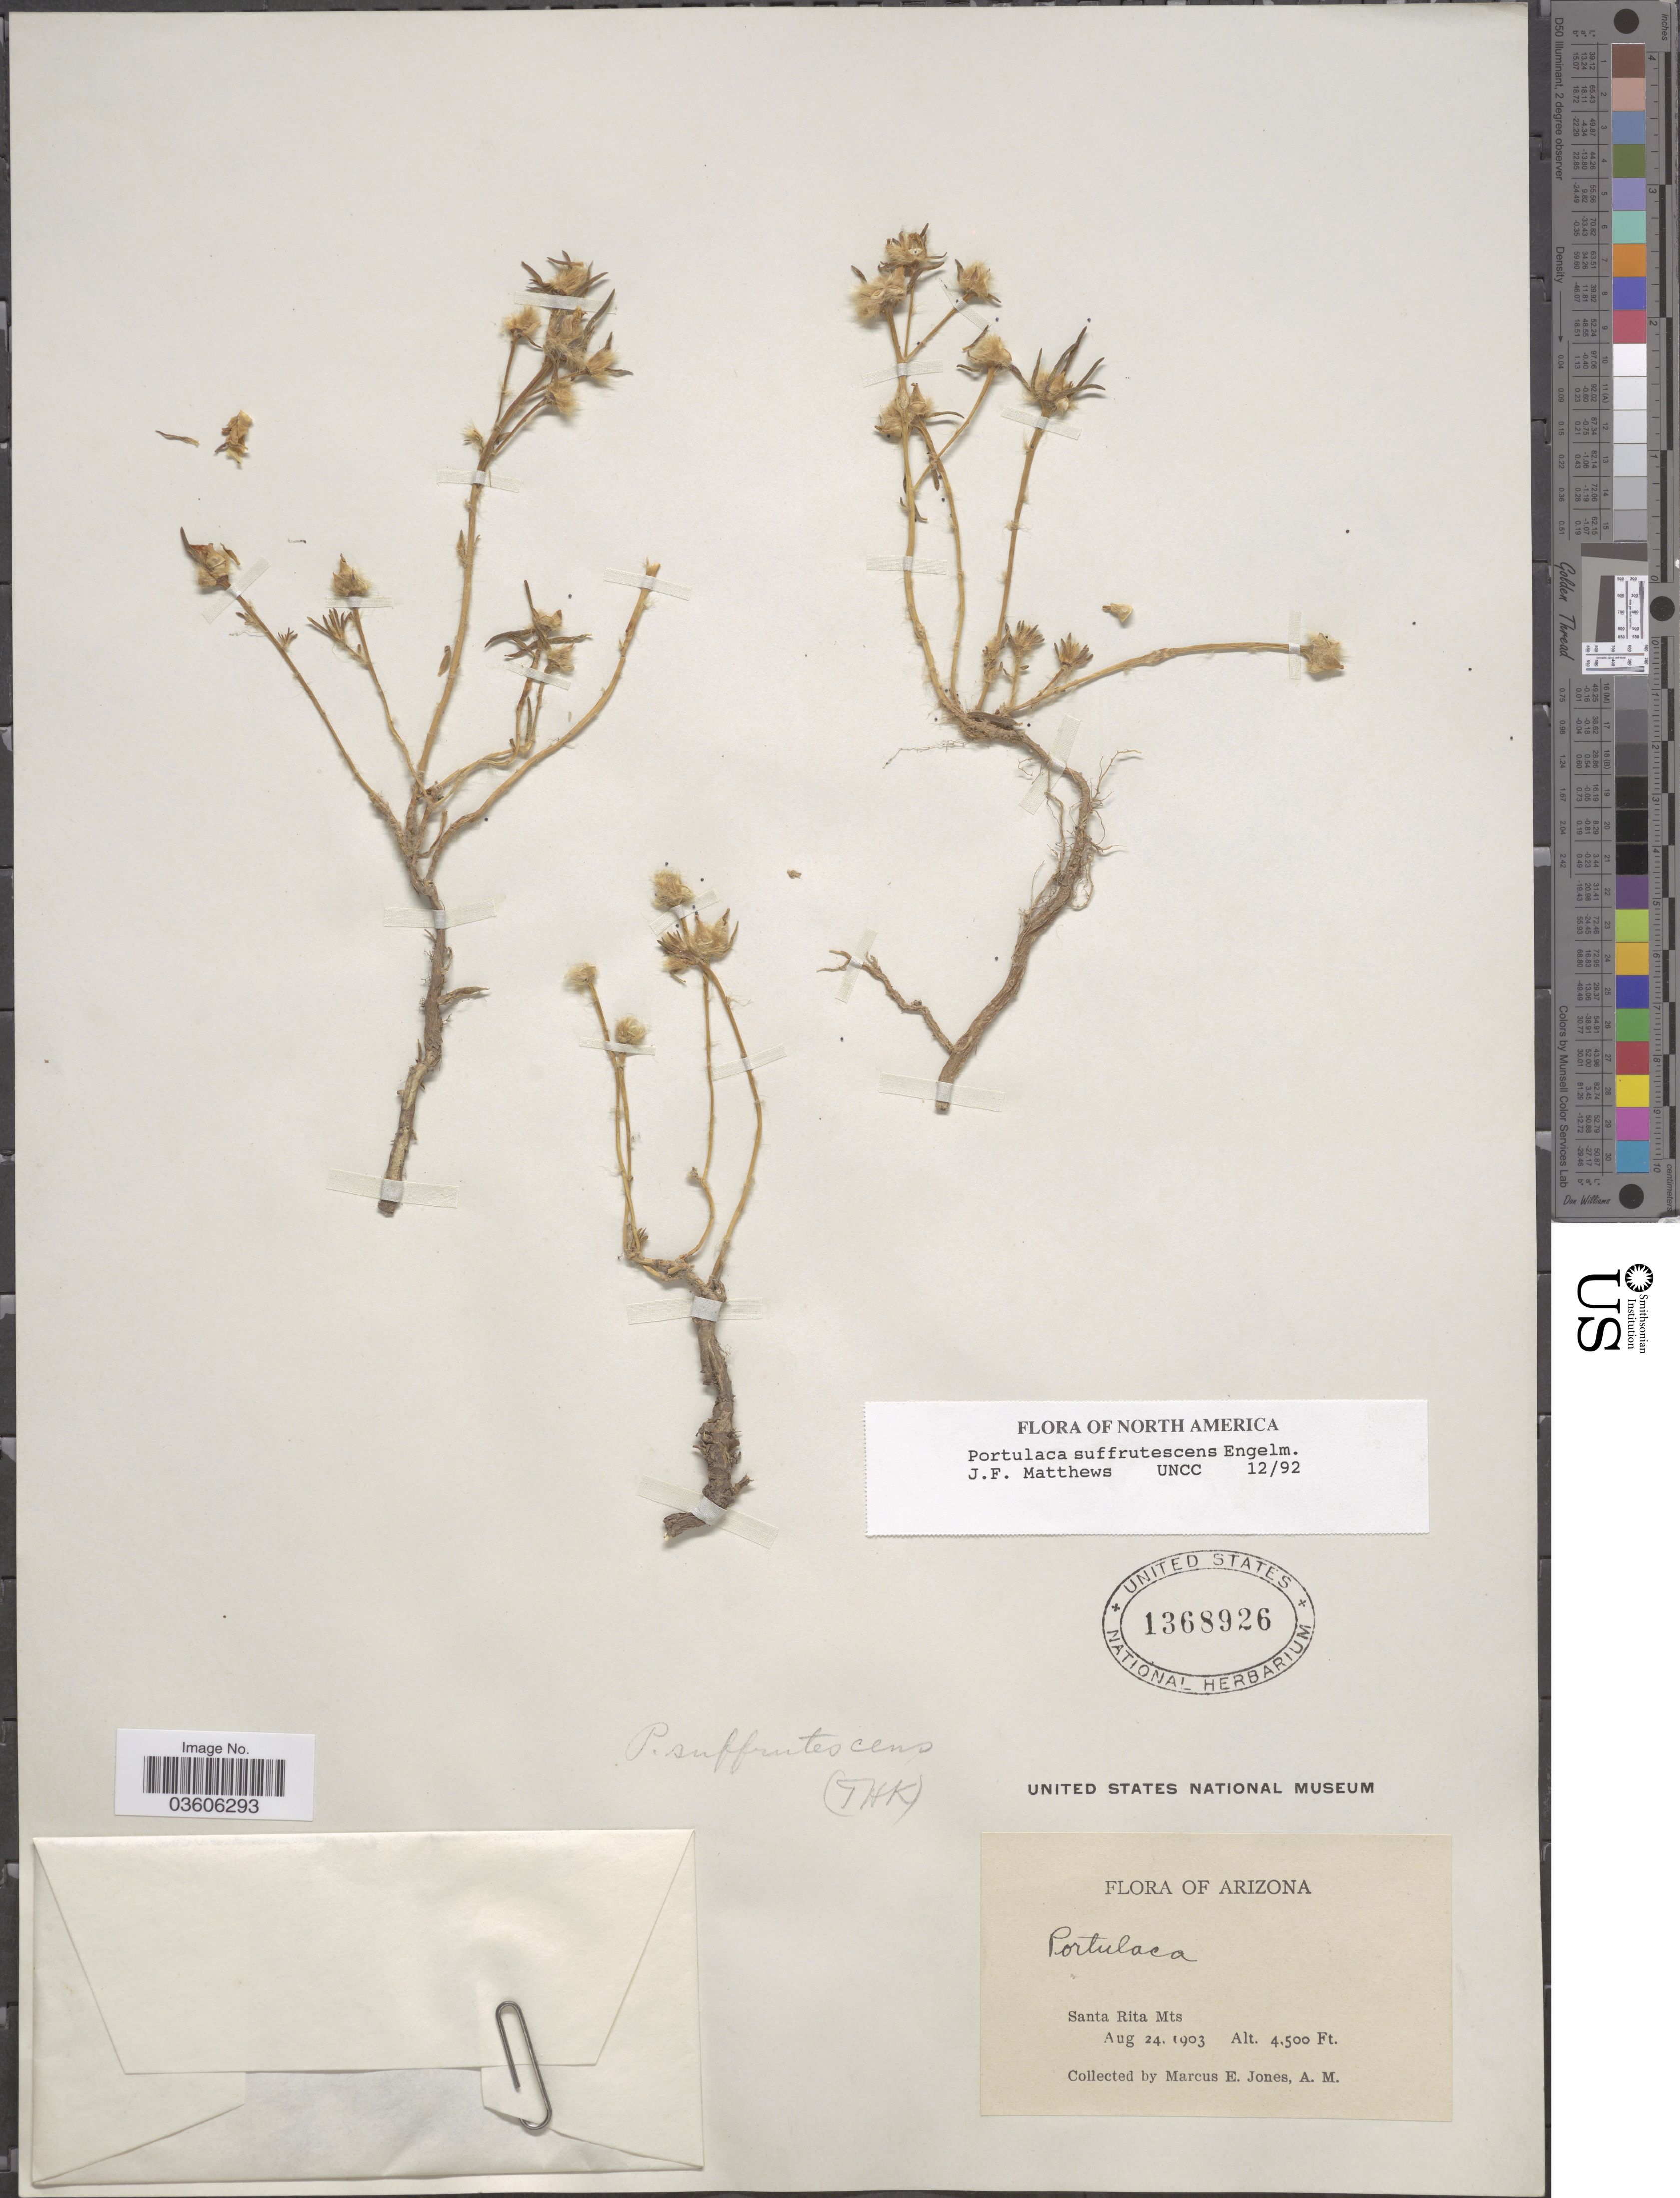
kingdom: Plantae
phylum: Tracheophyta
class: Magnoliopsida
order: Caryophyllales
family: Portulacaceae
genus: Portulaca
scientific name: Portulaca suffrutescens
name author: Engelm.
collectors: M. E. Jones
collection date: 1903-08-24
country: United States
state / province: Arizona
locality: Santa Rita Mts.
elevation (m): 1372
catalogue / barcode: US 1368926